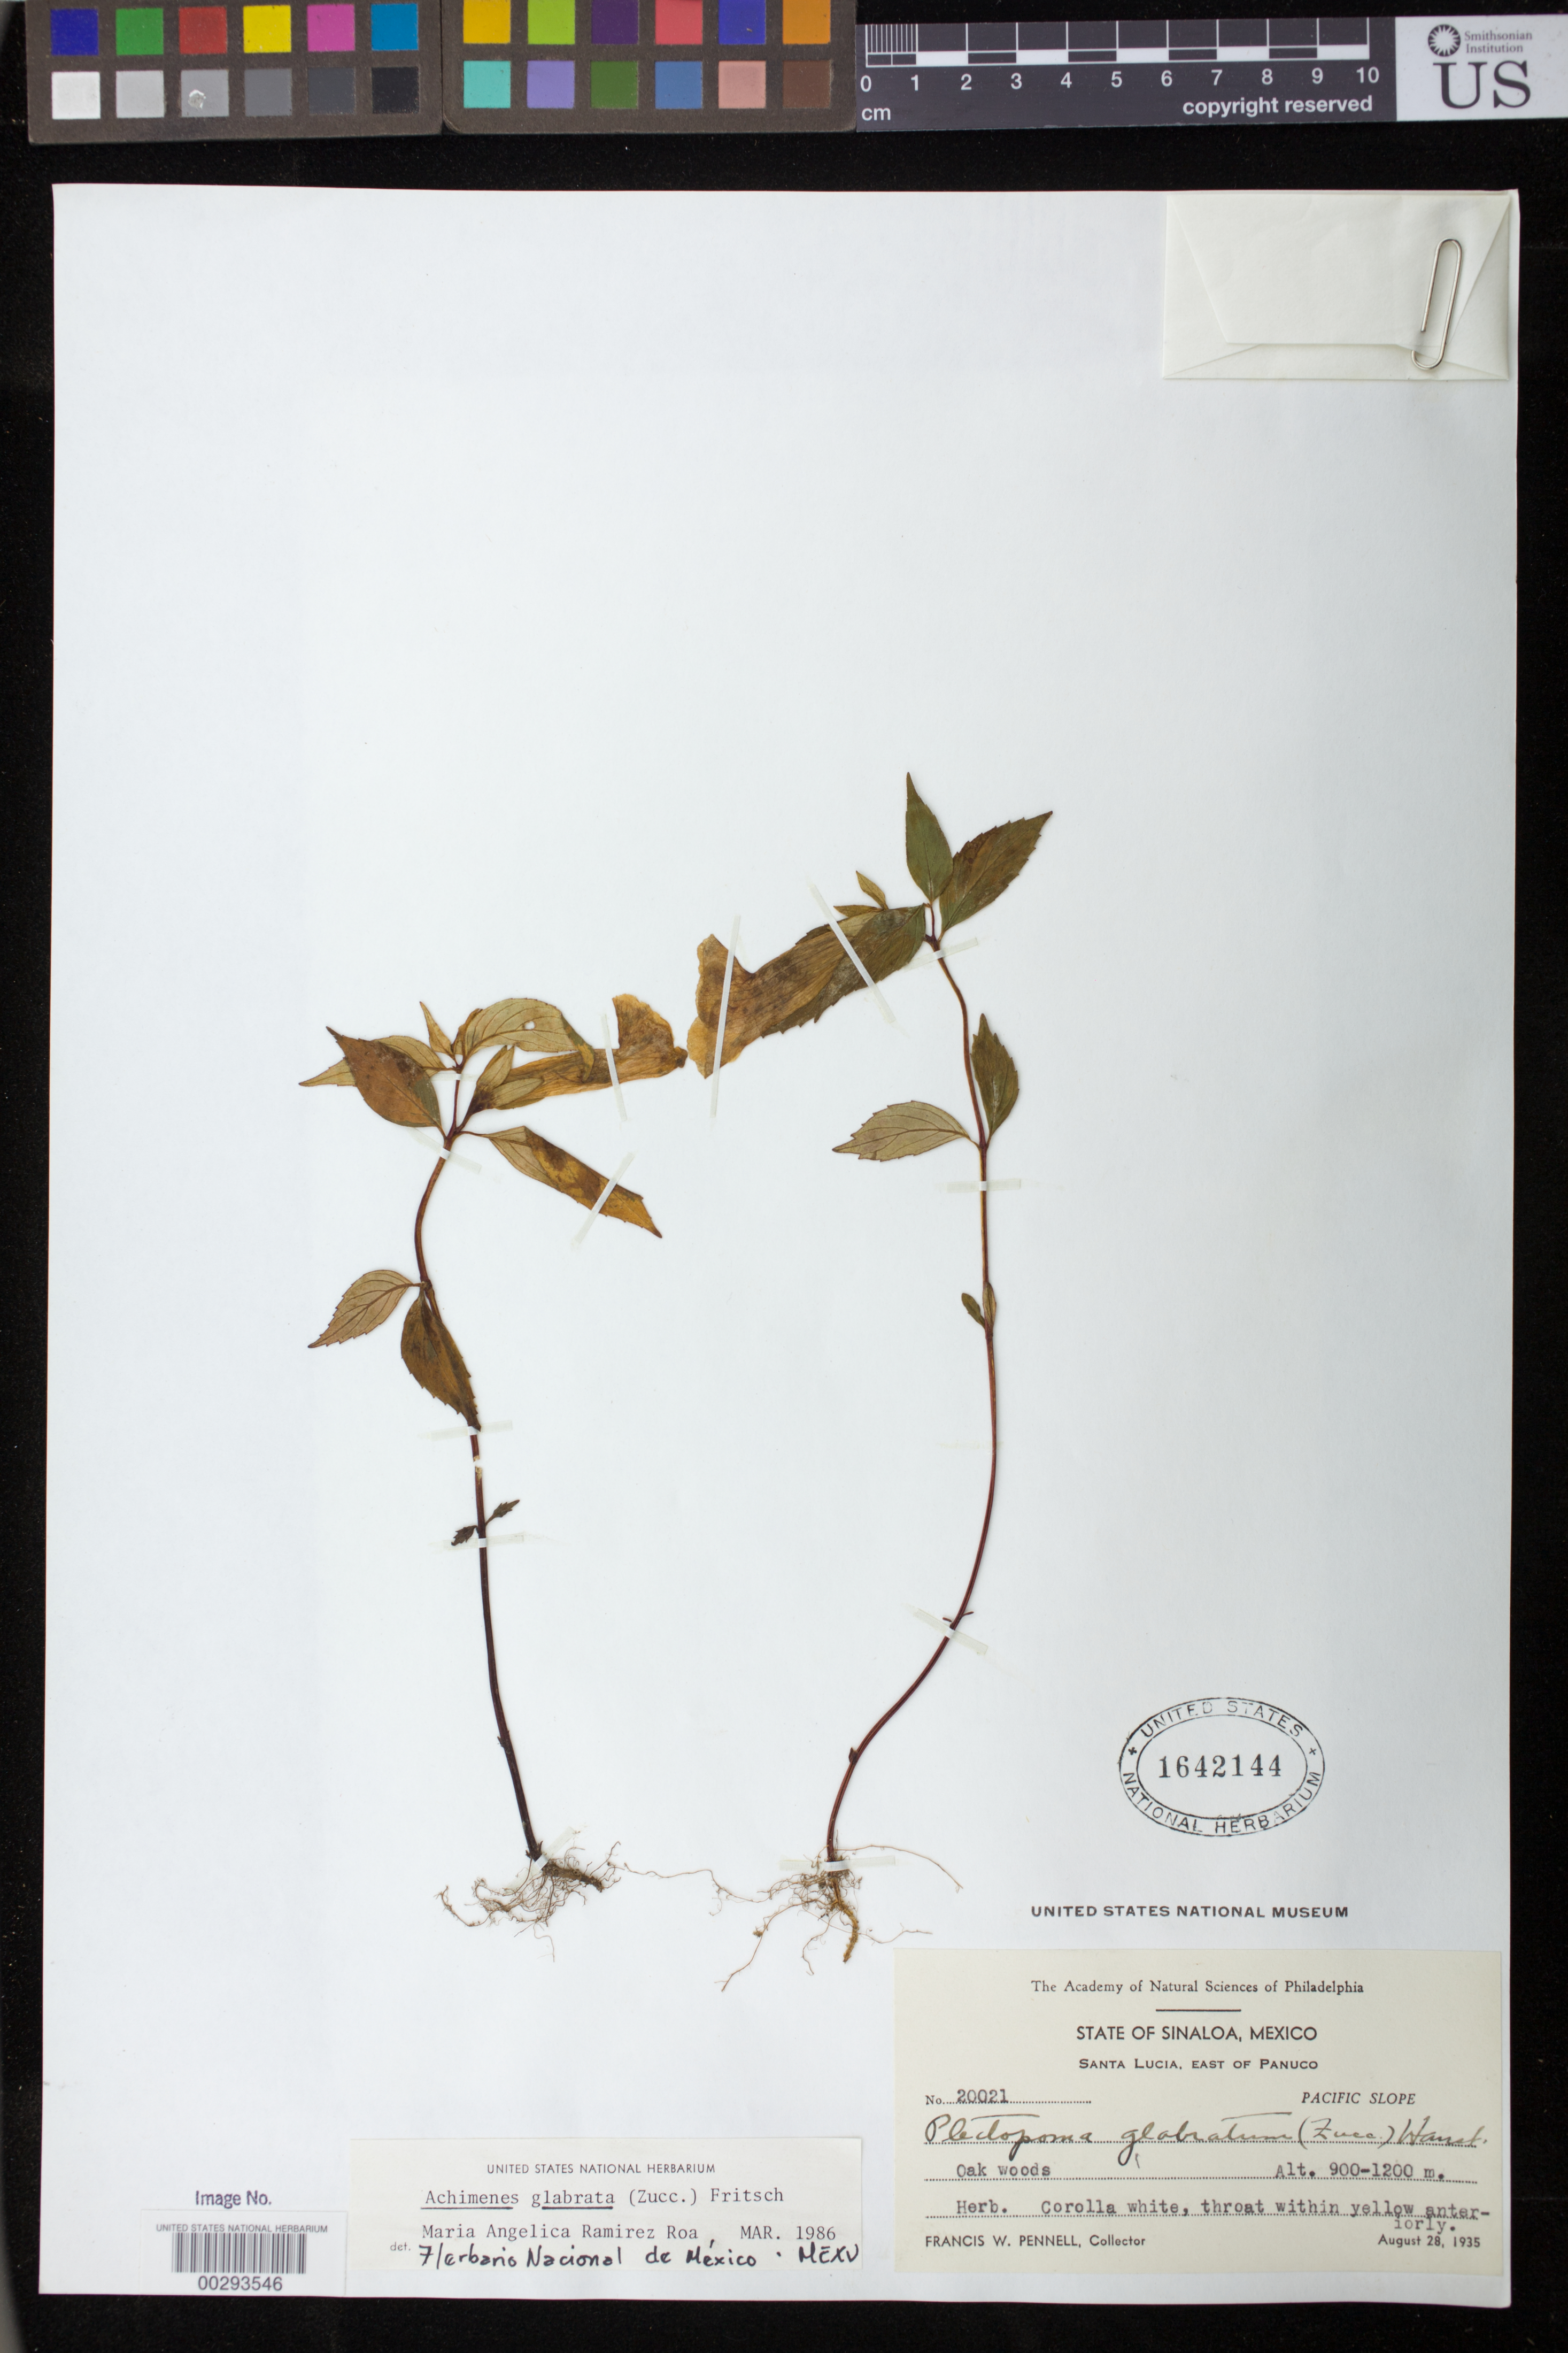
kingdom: Plantae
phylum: Tracheophyta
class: Magnoliopsida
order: Lamiales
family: Gesneriaceae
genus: Achimenes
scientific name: Achimenes glabrata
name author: (Zucc.) Fritsch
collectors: F. W. Pennell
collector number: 20021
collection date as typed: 28 Aug 1935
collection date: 1935-08-28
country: Mexico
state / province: Sinaloa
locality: Santa Lucia, E of Panuco, Pacific slope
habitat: Oak woods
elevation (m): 900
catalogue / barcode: US 1642144